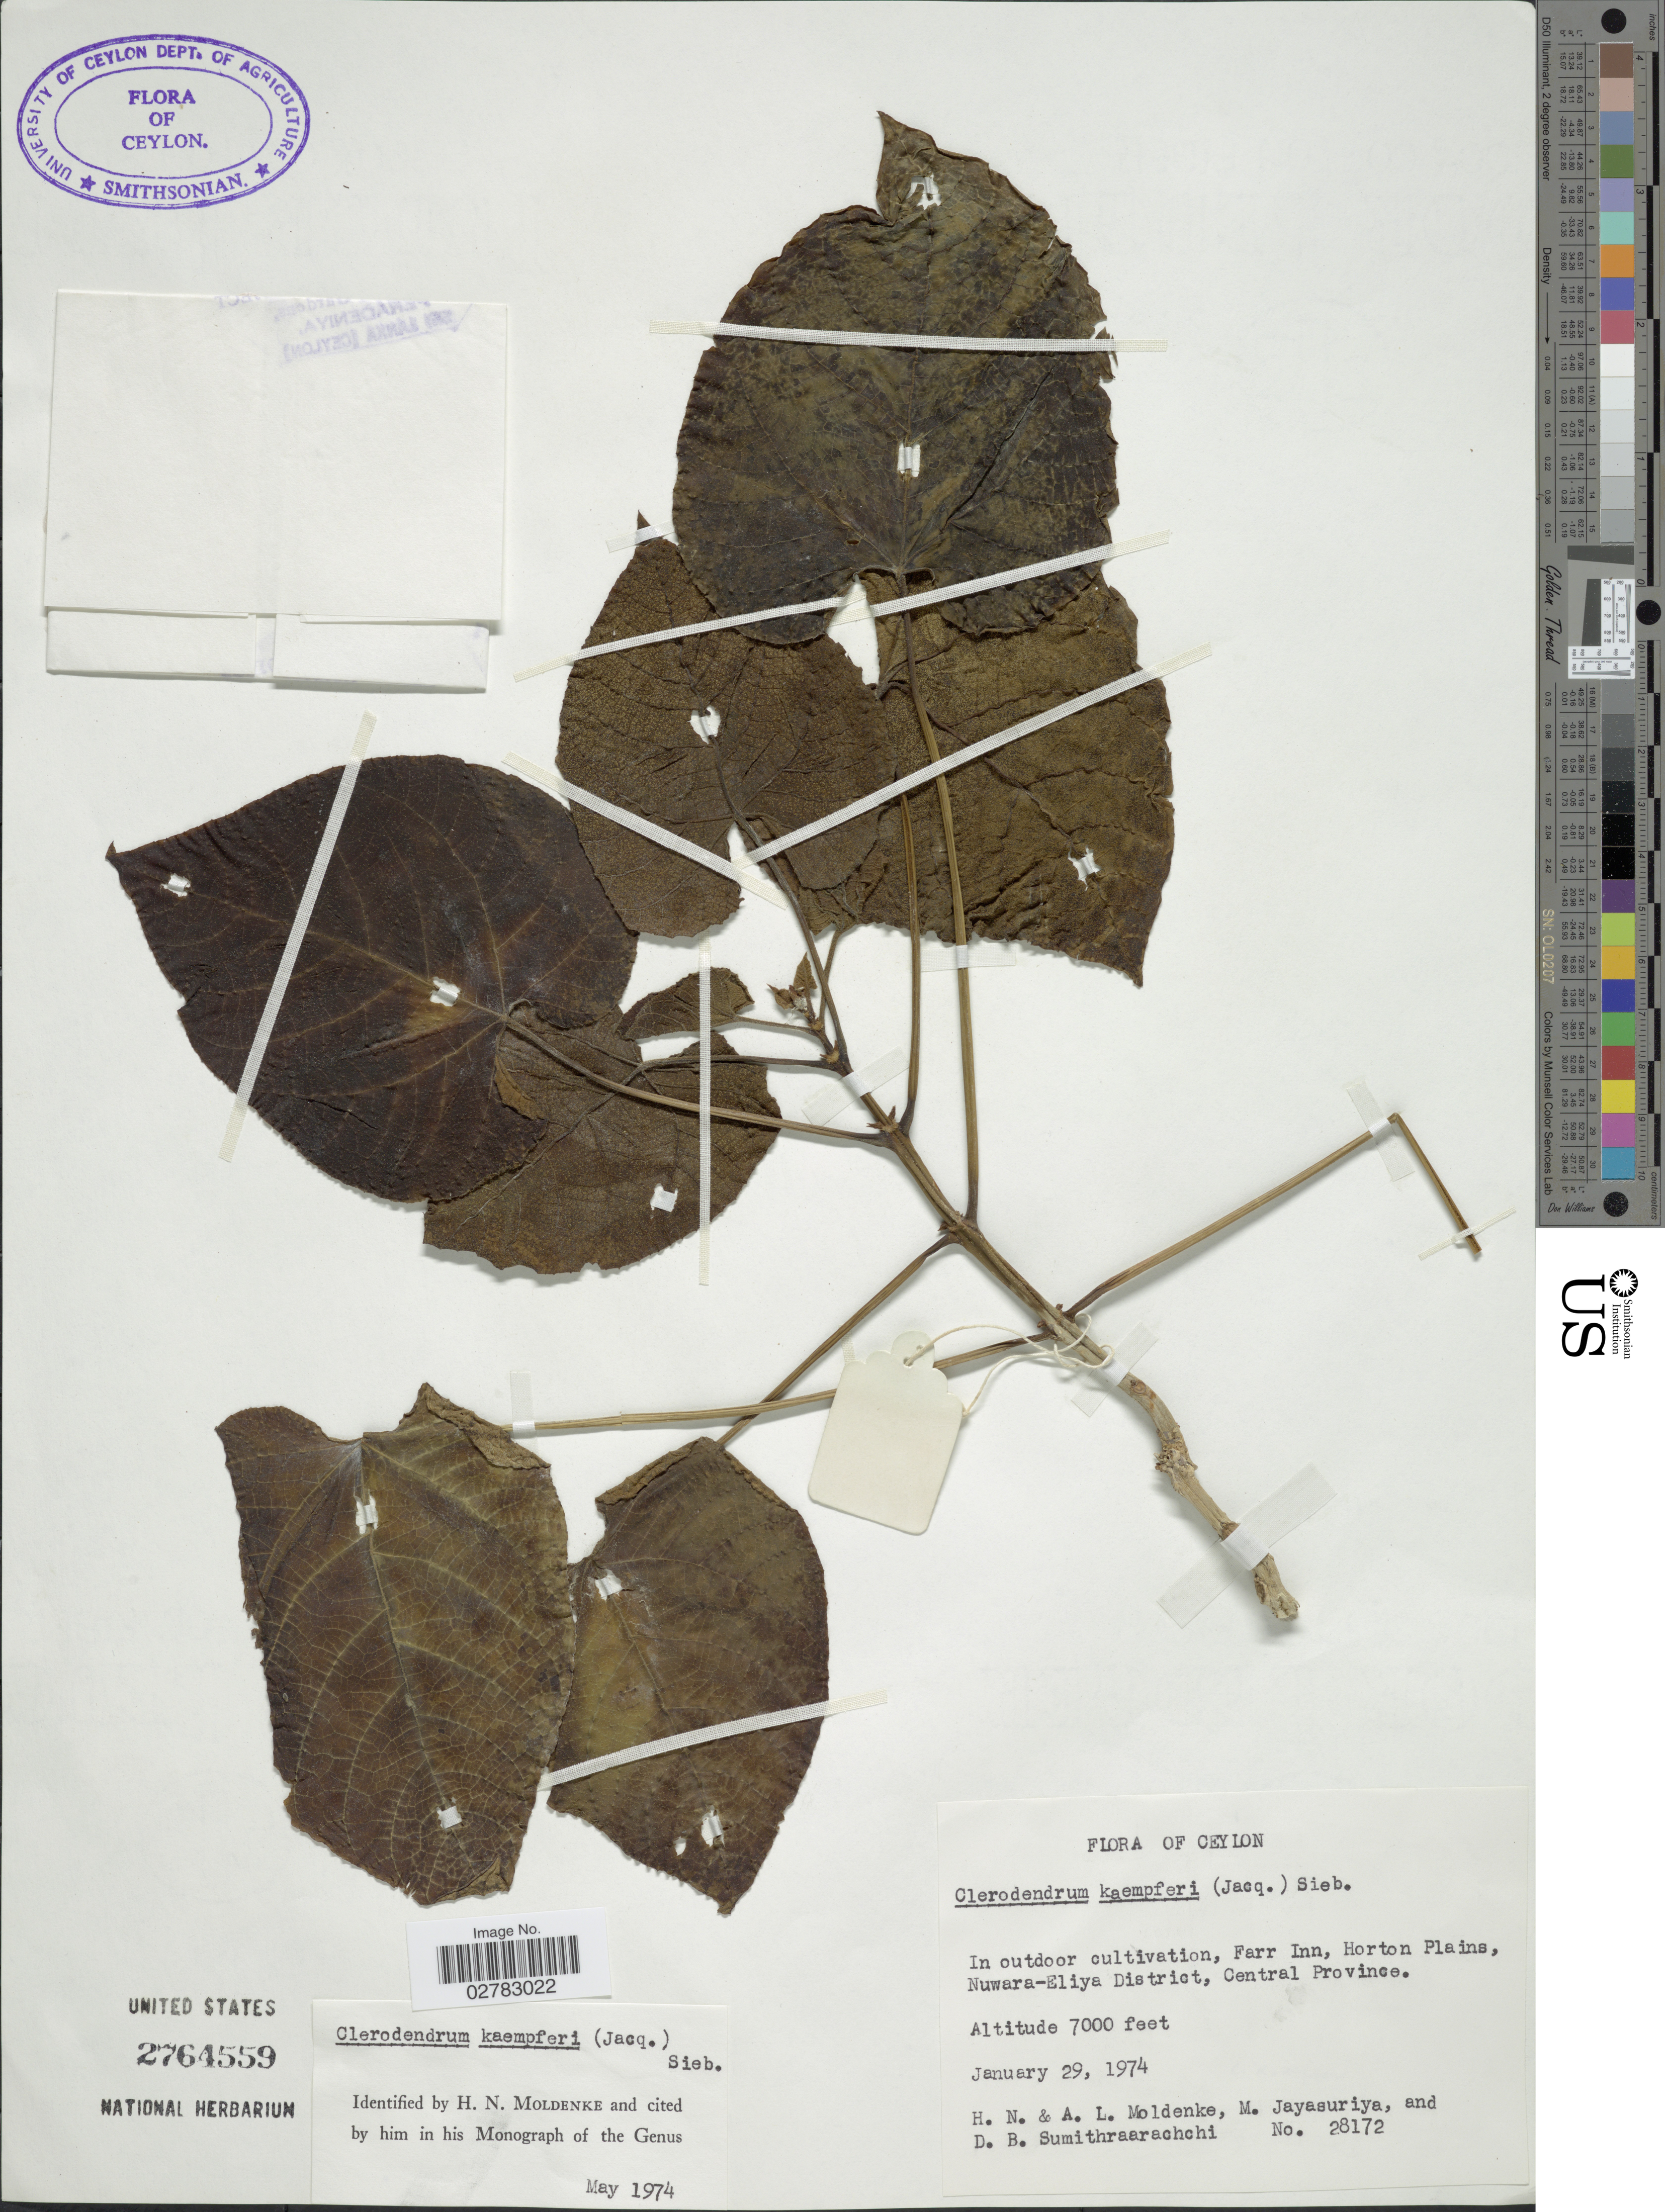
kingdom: Plantae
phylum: Tracheophyta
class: Magnoliopsida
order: Lamiales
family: Lamiaceae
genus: Clerodendrum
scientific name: Clerodendrum kaempferi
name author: (Jacq.) Siebold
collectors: H. N. Moldenke, A. L. Moldenke, M. Jayasuriya & D. B. Sumithraarachchi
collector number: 28172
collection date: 1974-01-29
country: Sri Lanka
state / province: Central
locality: Ceylon. In outdoor cultivation, Farr Inn, Horton Plaines, Nuwara-Eliya District, Central Province.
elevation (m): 2134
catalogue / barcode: US 2764559